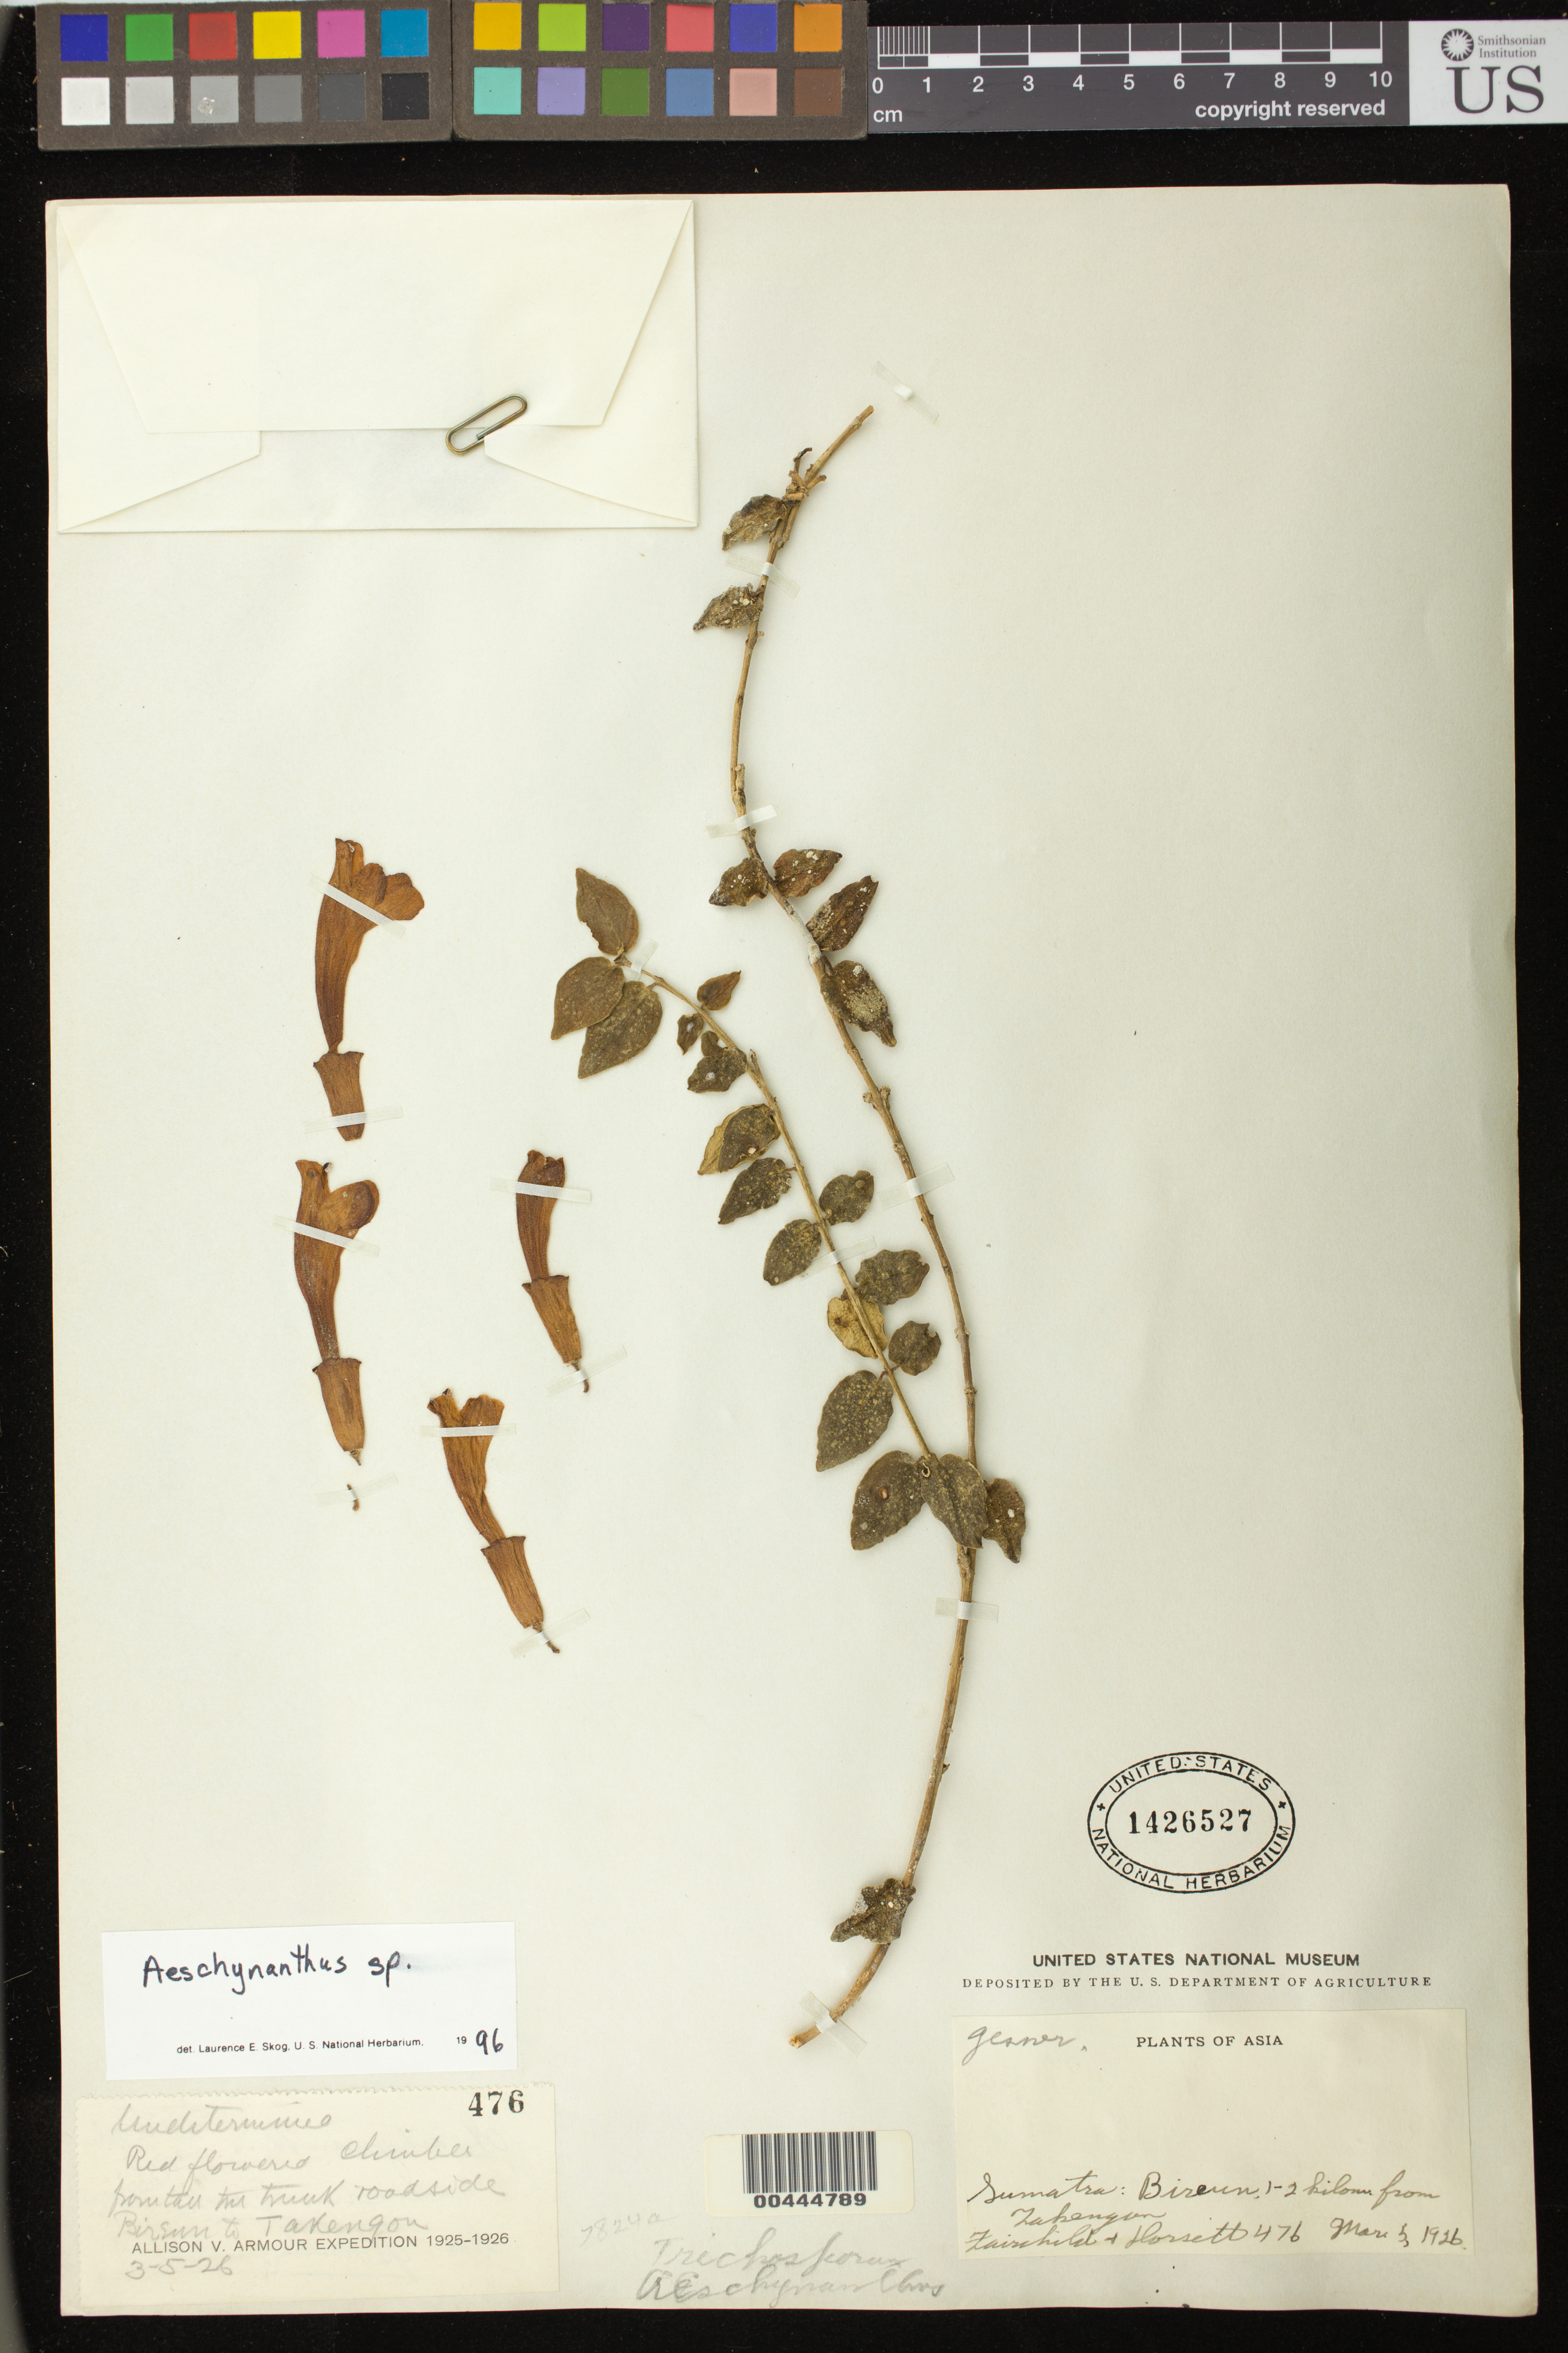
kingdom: Plantae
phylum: Tracheophyta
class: Magnoliopsida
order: Lamiales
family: Gesneriaceae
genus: Aeschynanthus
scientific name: Aeschynanthus sp.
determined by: Skog, Laurence E.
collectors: -. Fairchild & -- Dorsett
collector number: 476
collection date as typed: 05 Mar 1926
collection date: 1926-03-05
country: Indonesia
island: Sumatra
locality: Bireun, zakengon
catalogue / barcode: US 1426527